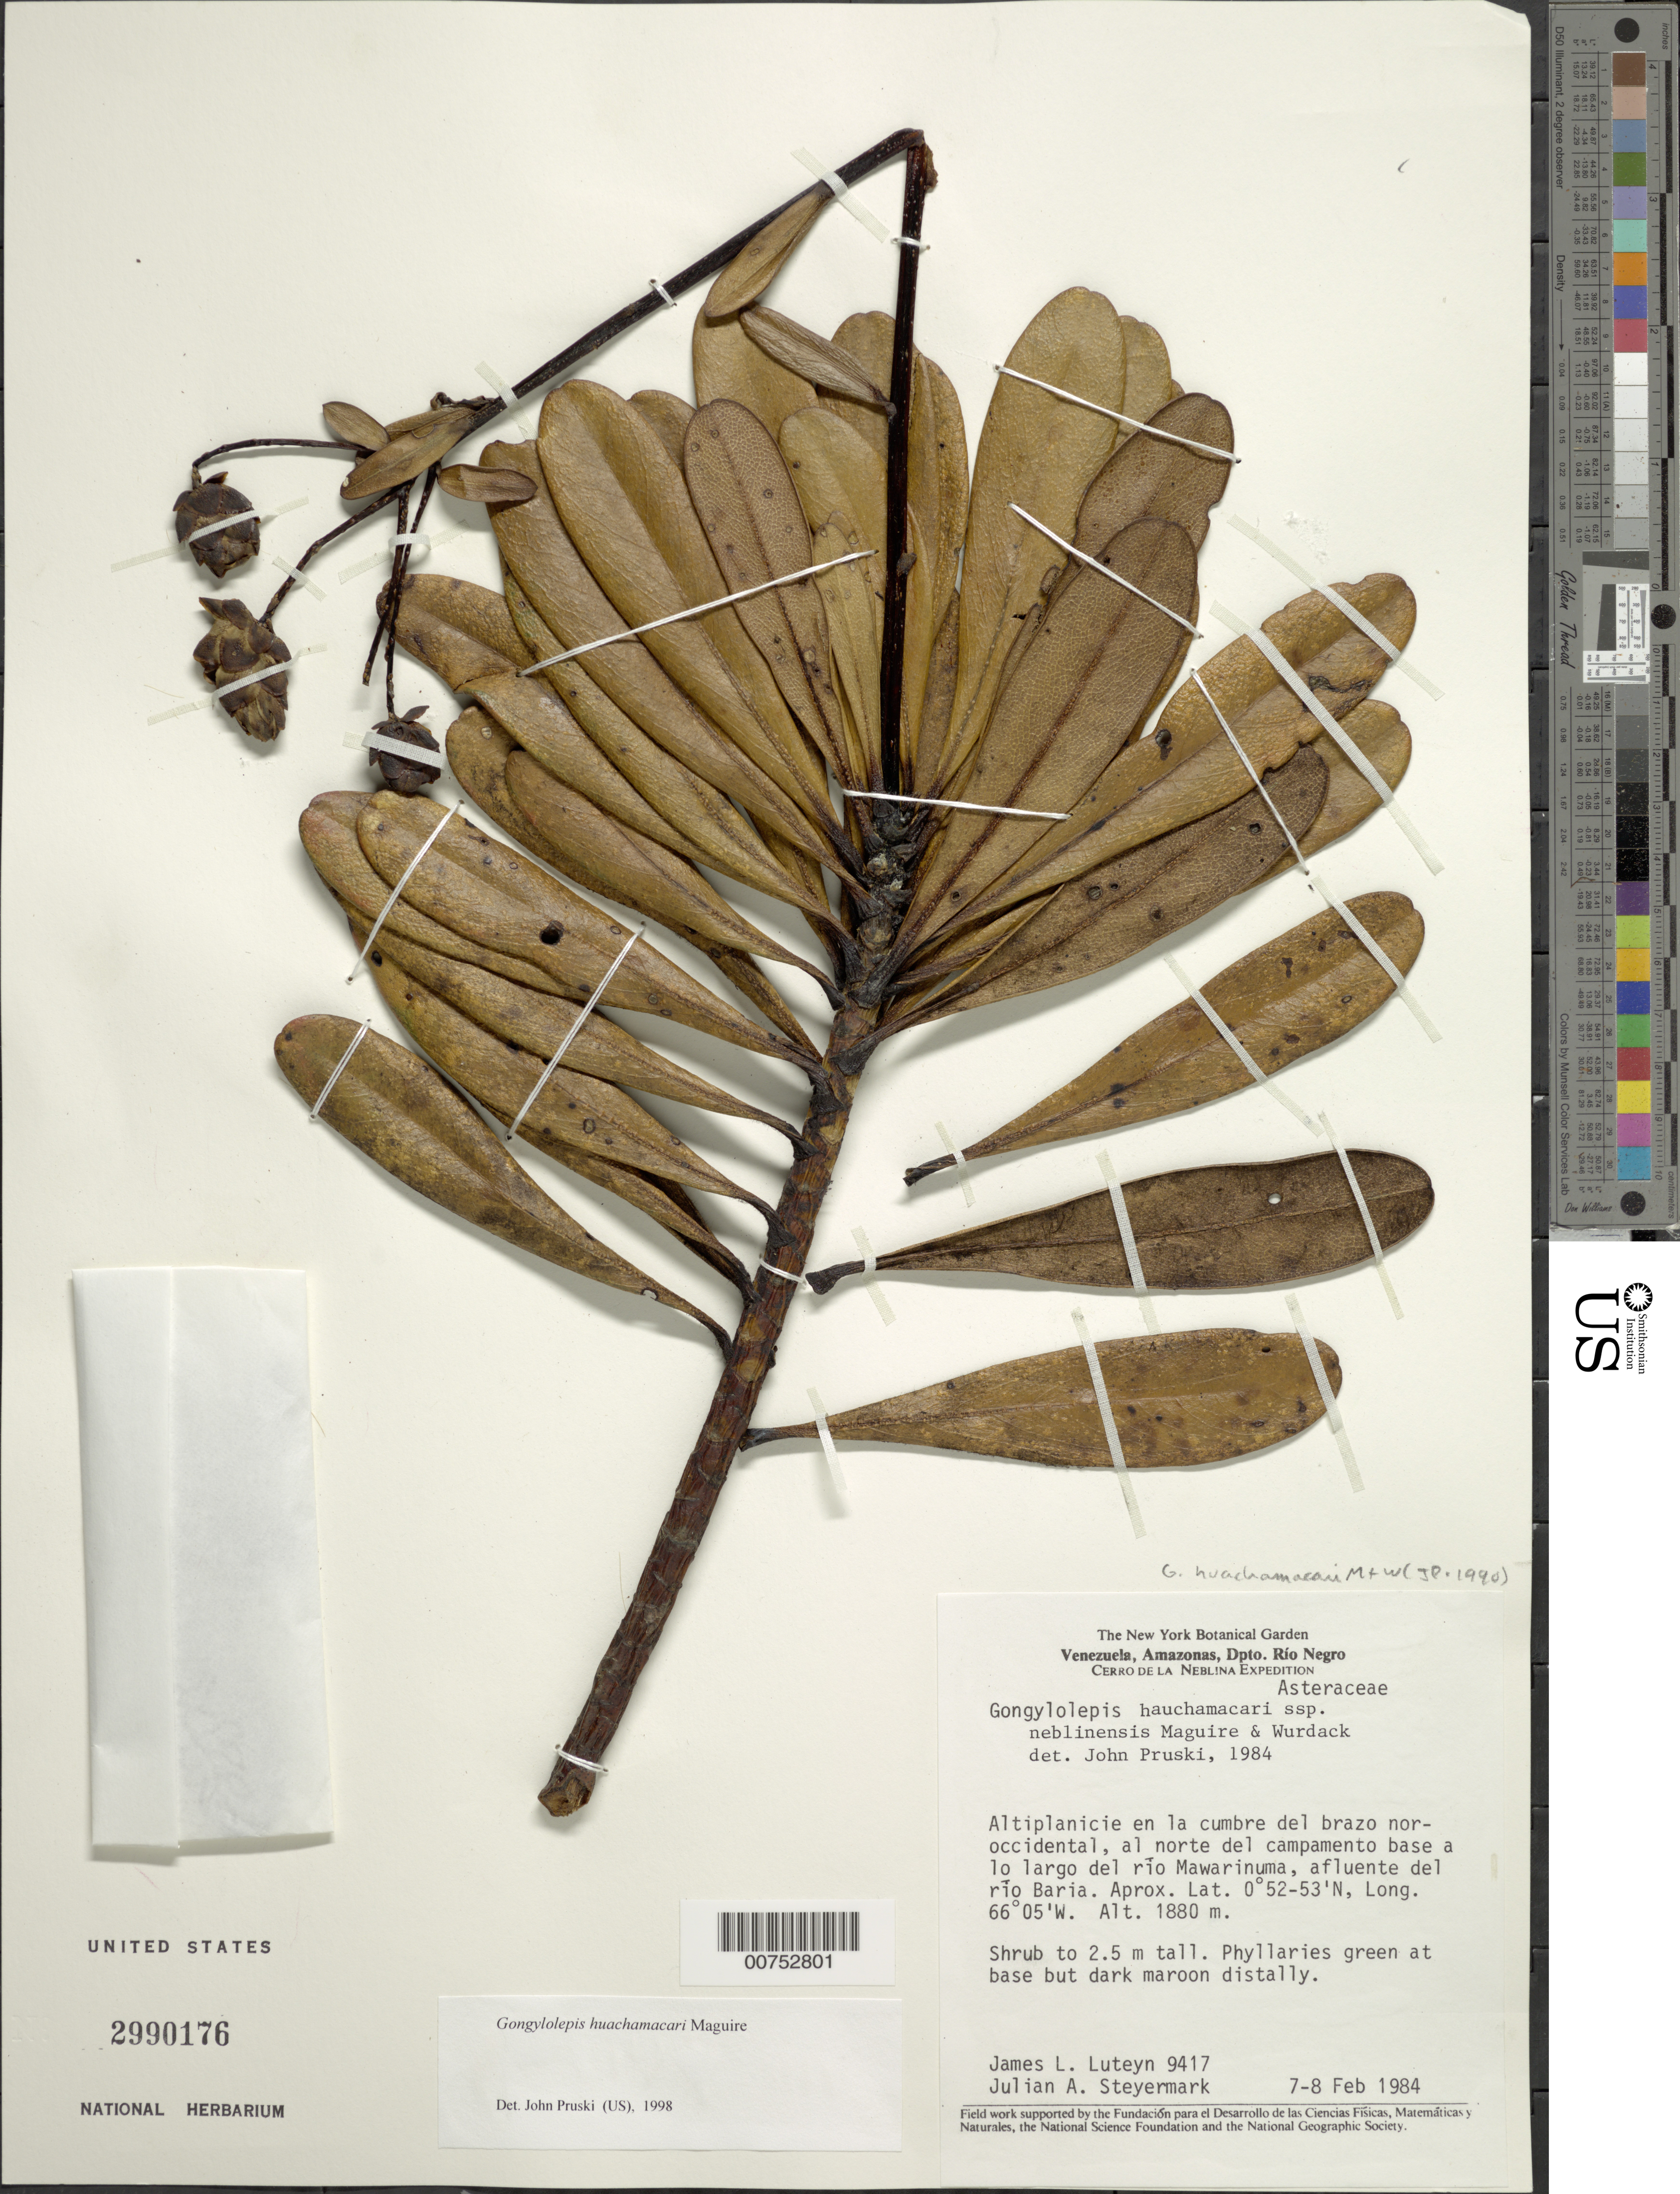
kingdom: Plantae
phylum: Tracheophyta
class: Magnoliopsida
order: Asterales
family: Asteraceae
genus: Gongylolepis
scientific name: Gongylolepis huachamacari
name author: Maguire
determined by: Pruski, J. F.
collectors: J. L. Luteyn & J. Steyermark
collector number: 9417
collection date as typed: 7-Feb-84 to 8-Feb-84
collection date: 1984-02-07/1984-02-08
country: Venezuela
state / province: Amazonas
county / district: Río Negro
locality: Río Mawarinuma, afluente del Río Baria, en la cumbre del brazo noroccidental, al norte del campamento base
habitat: Altiplanicie en la cumbre.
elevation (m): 1880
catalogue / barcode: US 2990176